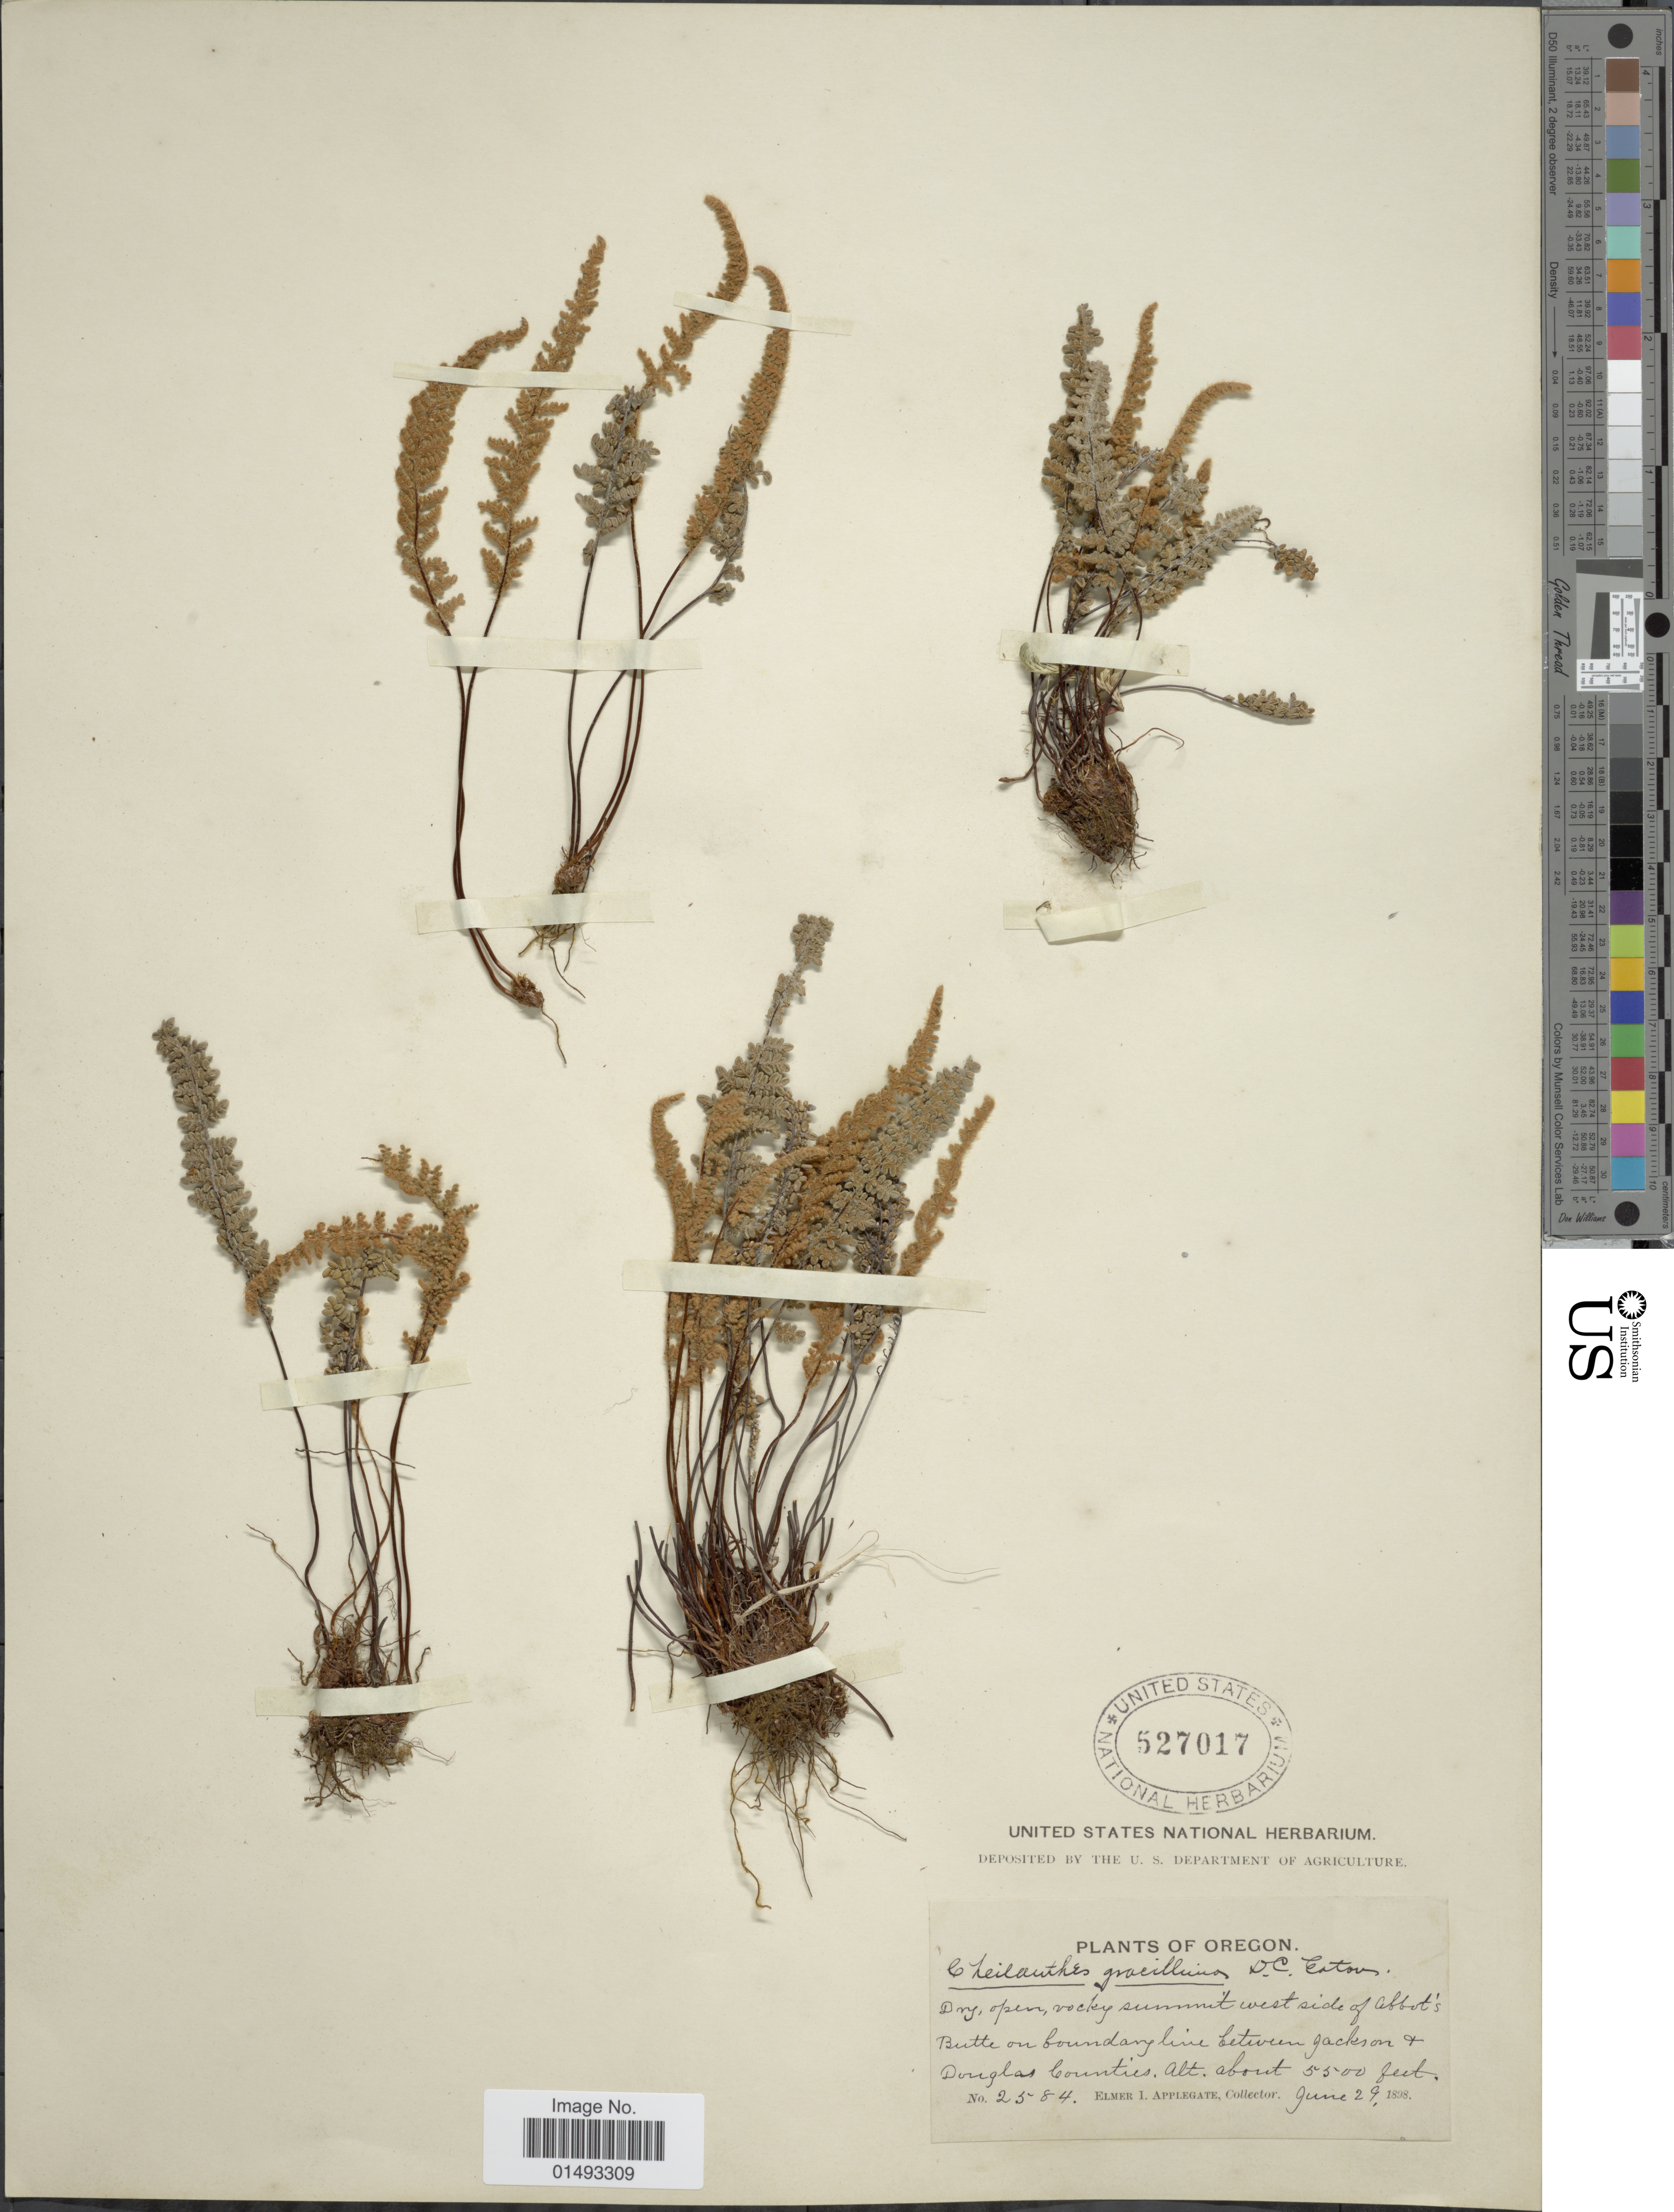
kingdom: Plantae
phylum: Tracheophyta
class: Polypodiopsida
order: Polypodiales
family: Pteridaceae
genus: Myriopteris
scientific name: Myriopteris gracillima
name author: (D.C. Eaton) J. Sm.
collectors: E. I. Applegate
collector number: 2584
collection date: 1898-06-29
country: United States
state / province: Oregon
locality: Dry, open, rocky summit west side of Abbot's Butte on boundary line between Jackson + Douglas Counties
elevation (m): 1676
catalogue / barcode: US 527017